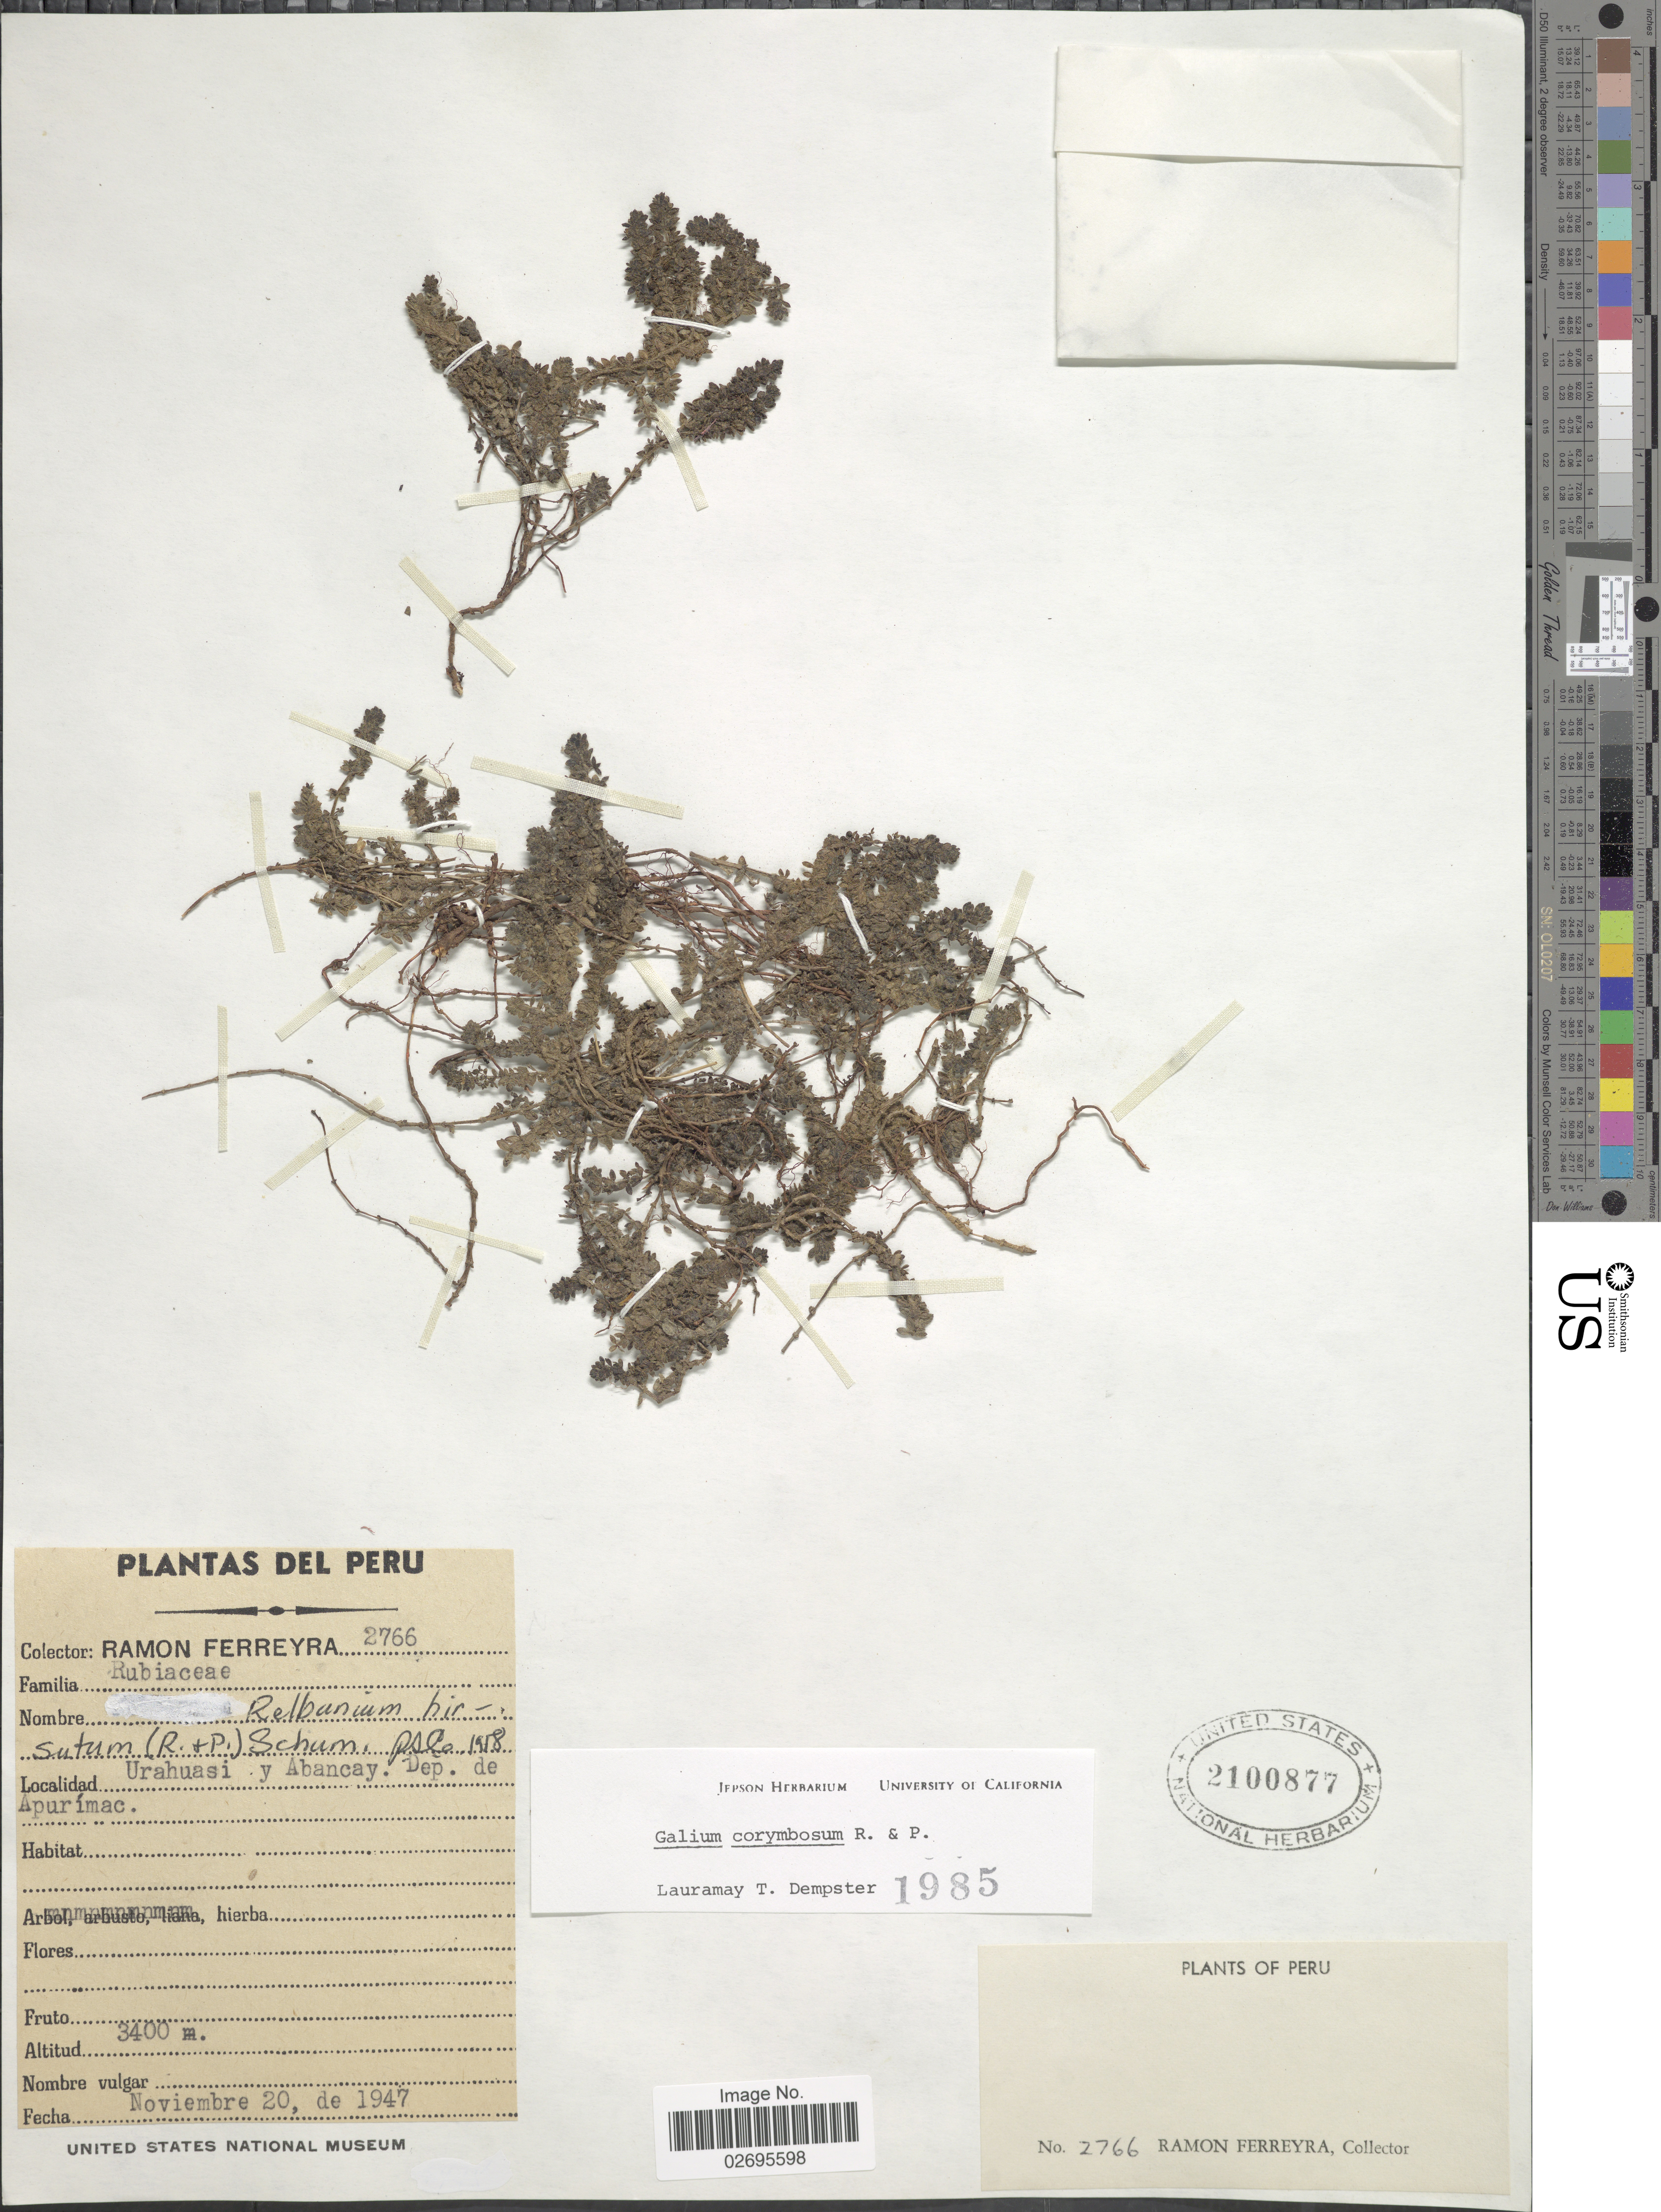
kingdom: Plantae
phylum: Tracheophyta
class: Magnoliopsida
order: Gentianales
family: Rubiaceae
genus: Galium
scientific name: Galium corymbosum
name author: Ruiz & Pav.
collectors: R. A. Ferreyra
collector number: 2766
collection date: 1947-11-20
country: Peru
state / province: Apurímac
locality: Urahuasi y Abancay. Dep de Apurímac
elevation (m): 3400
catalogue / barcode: US 2100877